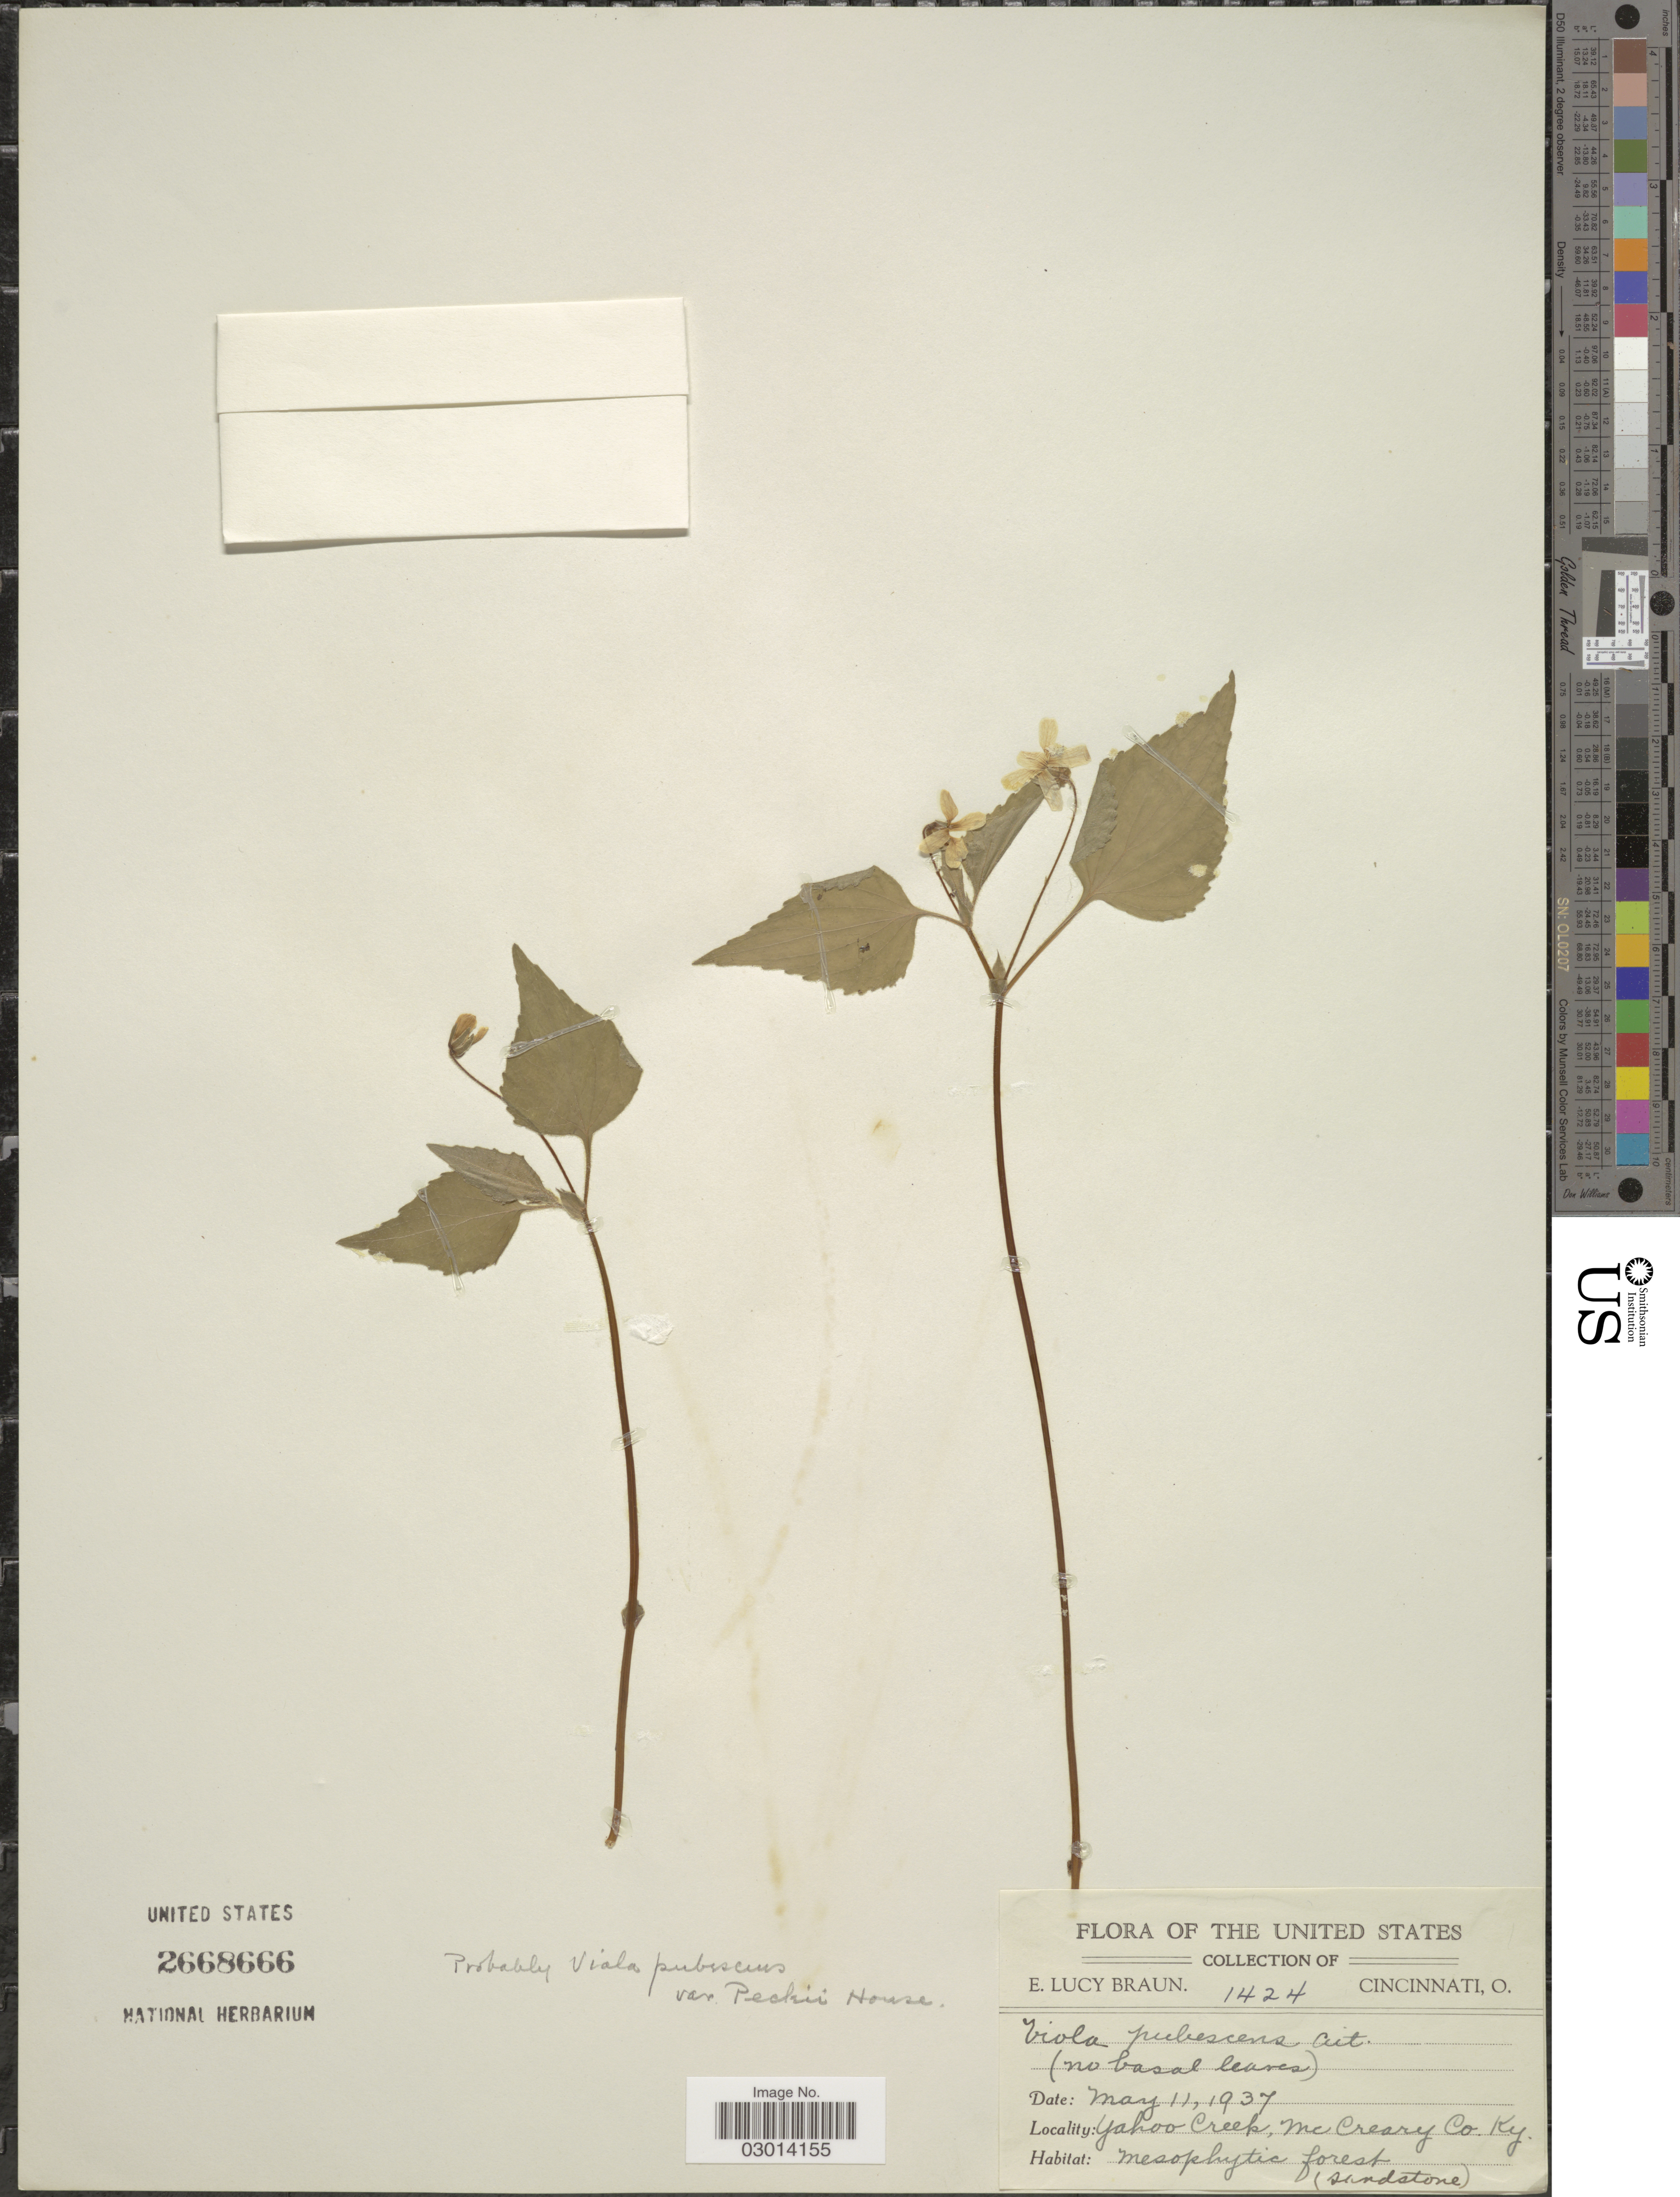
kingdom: Plantae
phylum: Tracheophyta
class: Magnoliopsida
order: Malpighiales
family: Violaceae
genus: Viola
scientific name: Viola pubescens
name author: Aiton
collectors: E. L. Braun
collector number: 1424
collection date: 1937-05-11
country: United States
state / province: Kentucky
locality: Yahoo Creek, Mc Creary Co. Ky.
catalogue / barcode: US 2668666